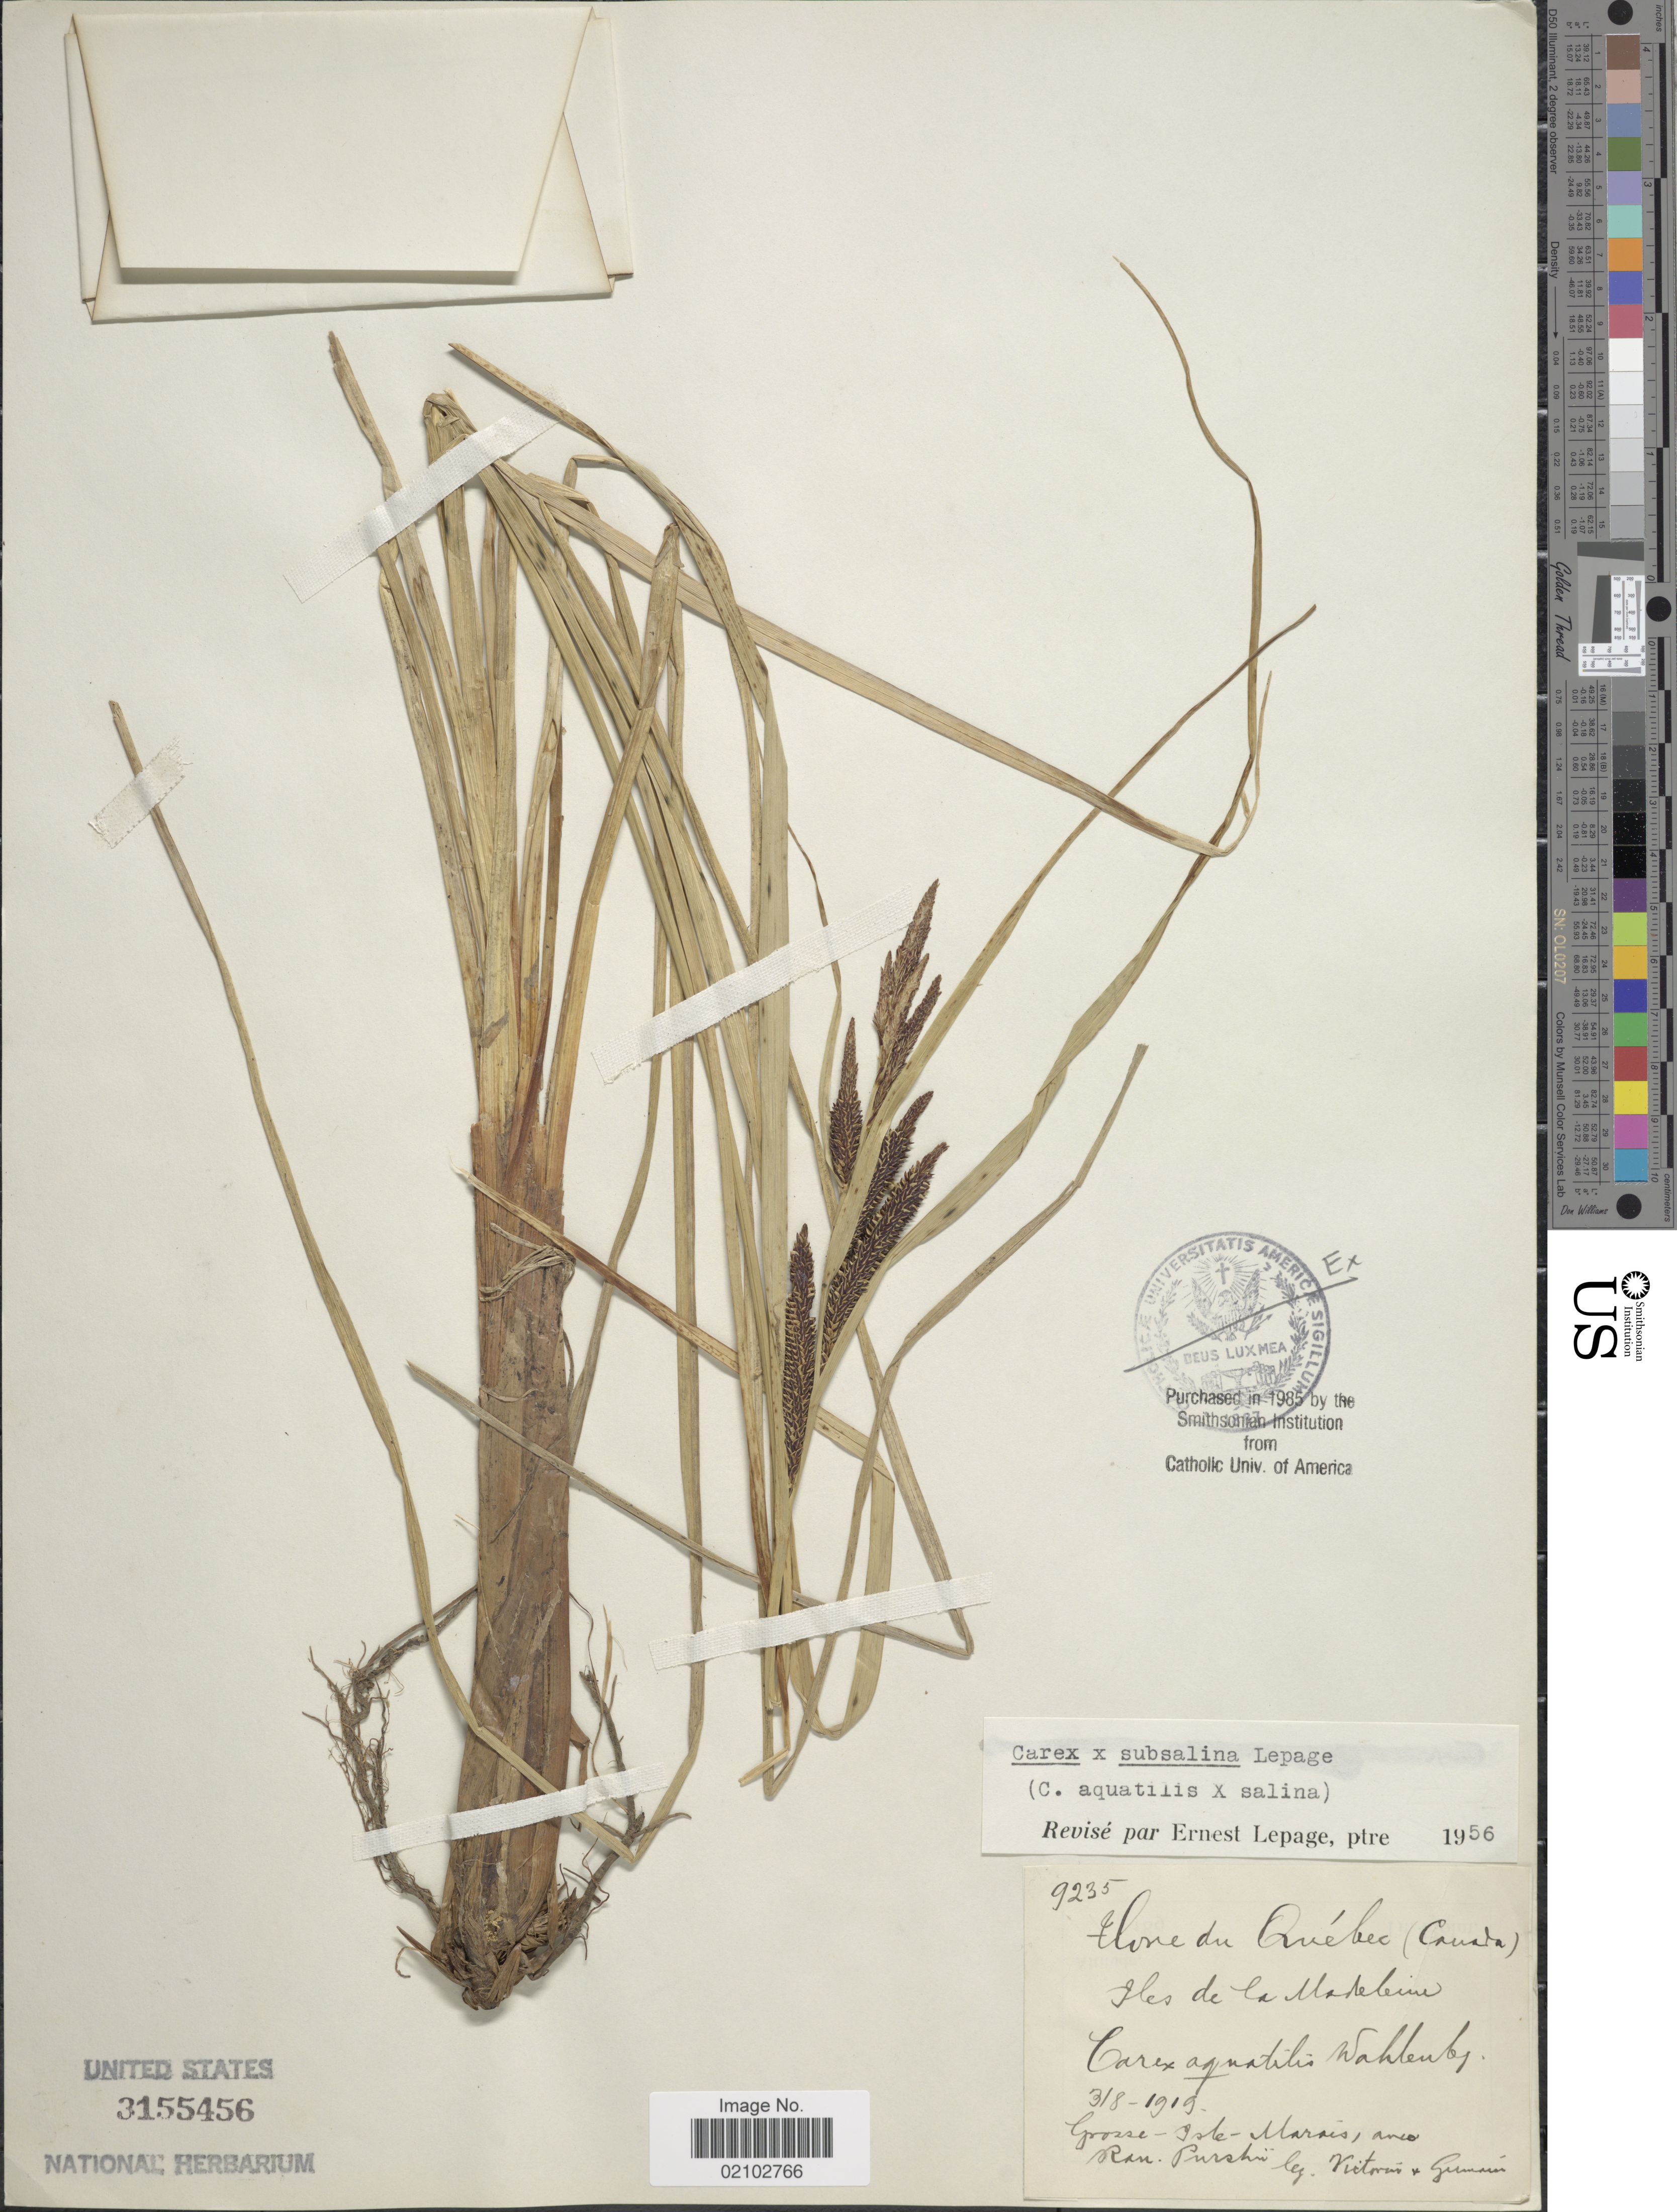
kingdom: Plantae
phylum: Tracheophyta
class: Liliopsida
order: Poales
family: Cyperaceae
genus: Carex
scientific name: Carex aquatilis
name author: Wahlenb.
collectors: Fr. Marie-Victorin & Rolland-Germain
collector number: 9235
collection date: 1919-08-03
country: Canada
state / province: Quebec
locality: Iles de la Madeleine, Grosse-Isle-Marais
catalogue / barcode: US 3155456